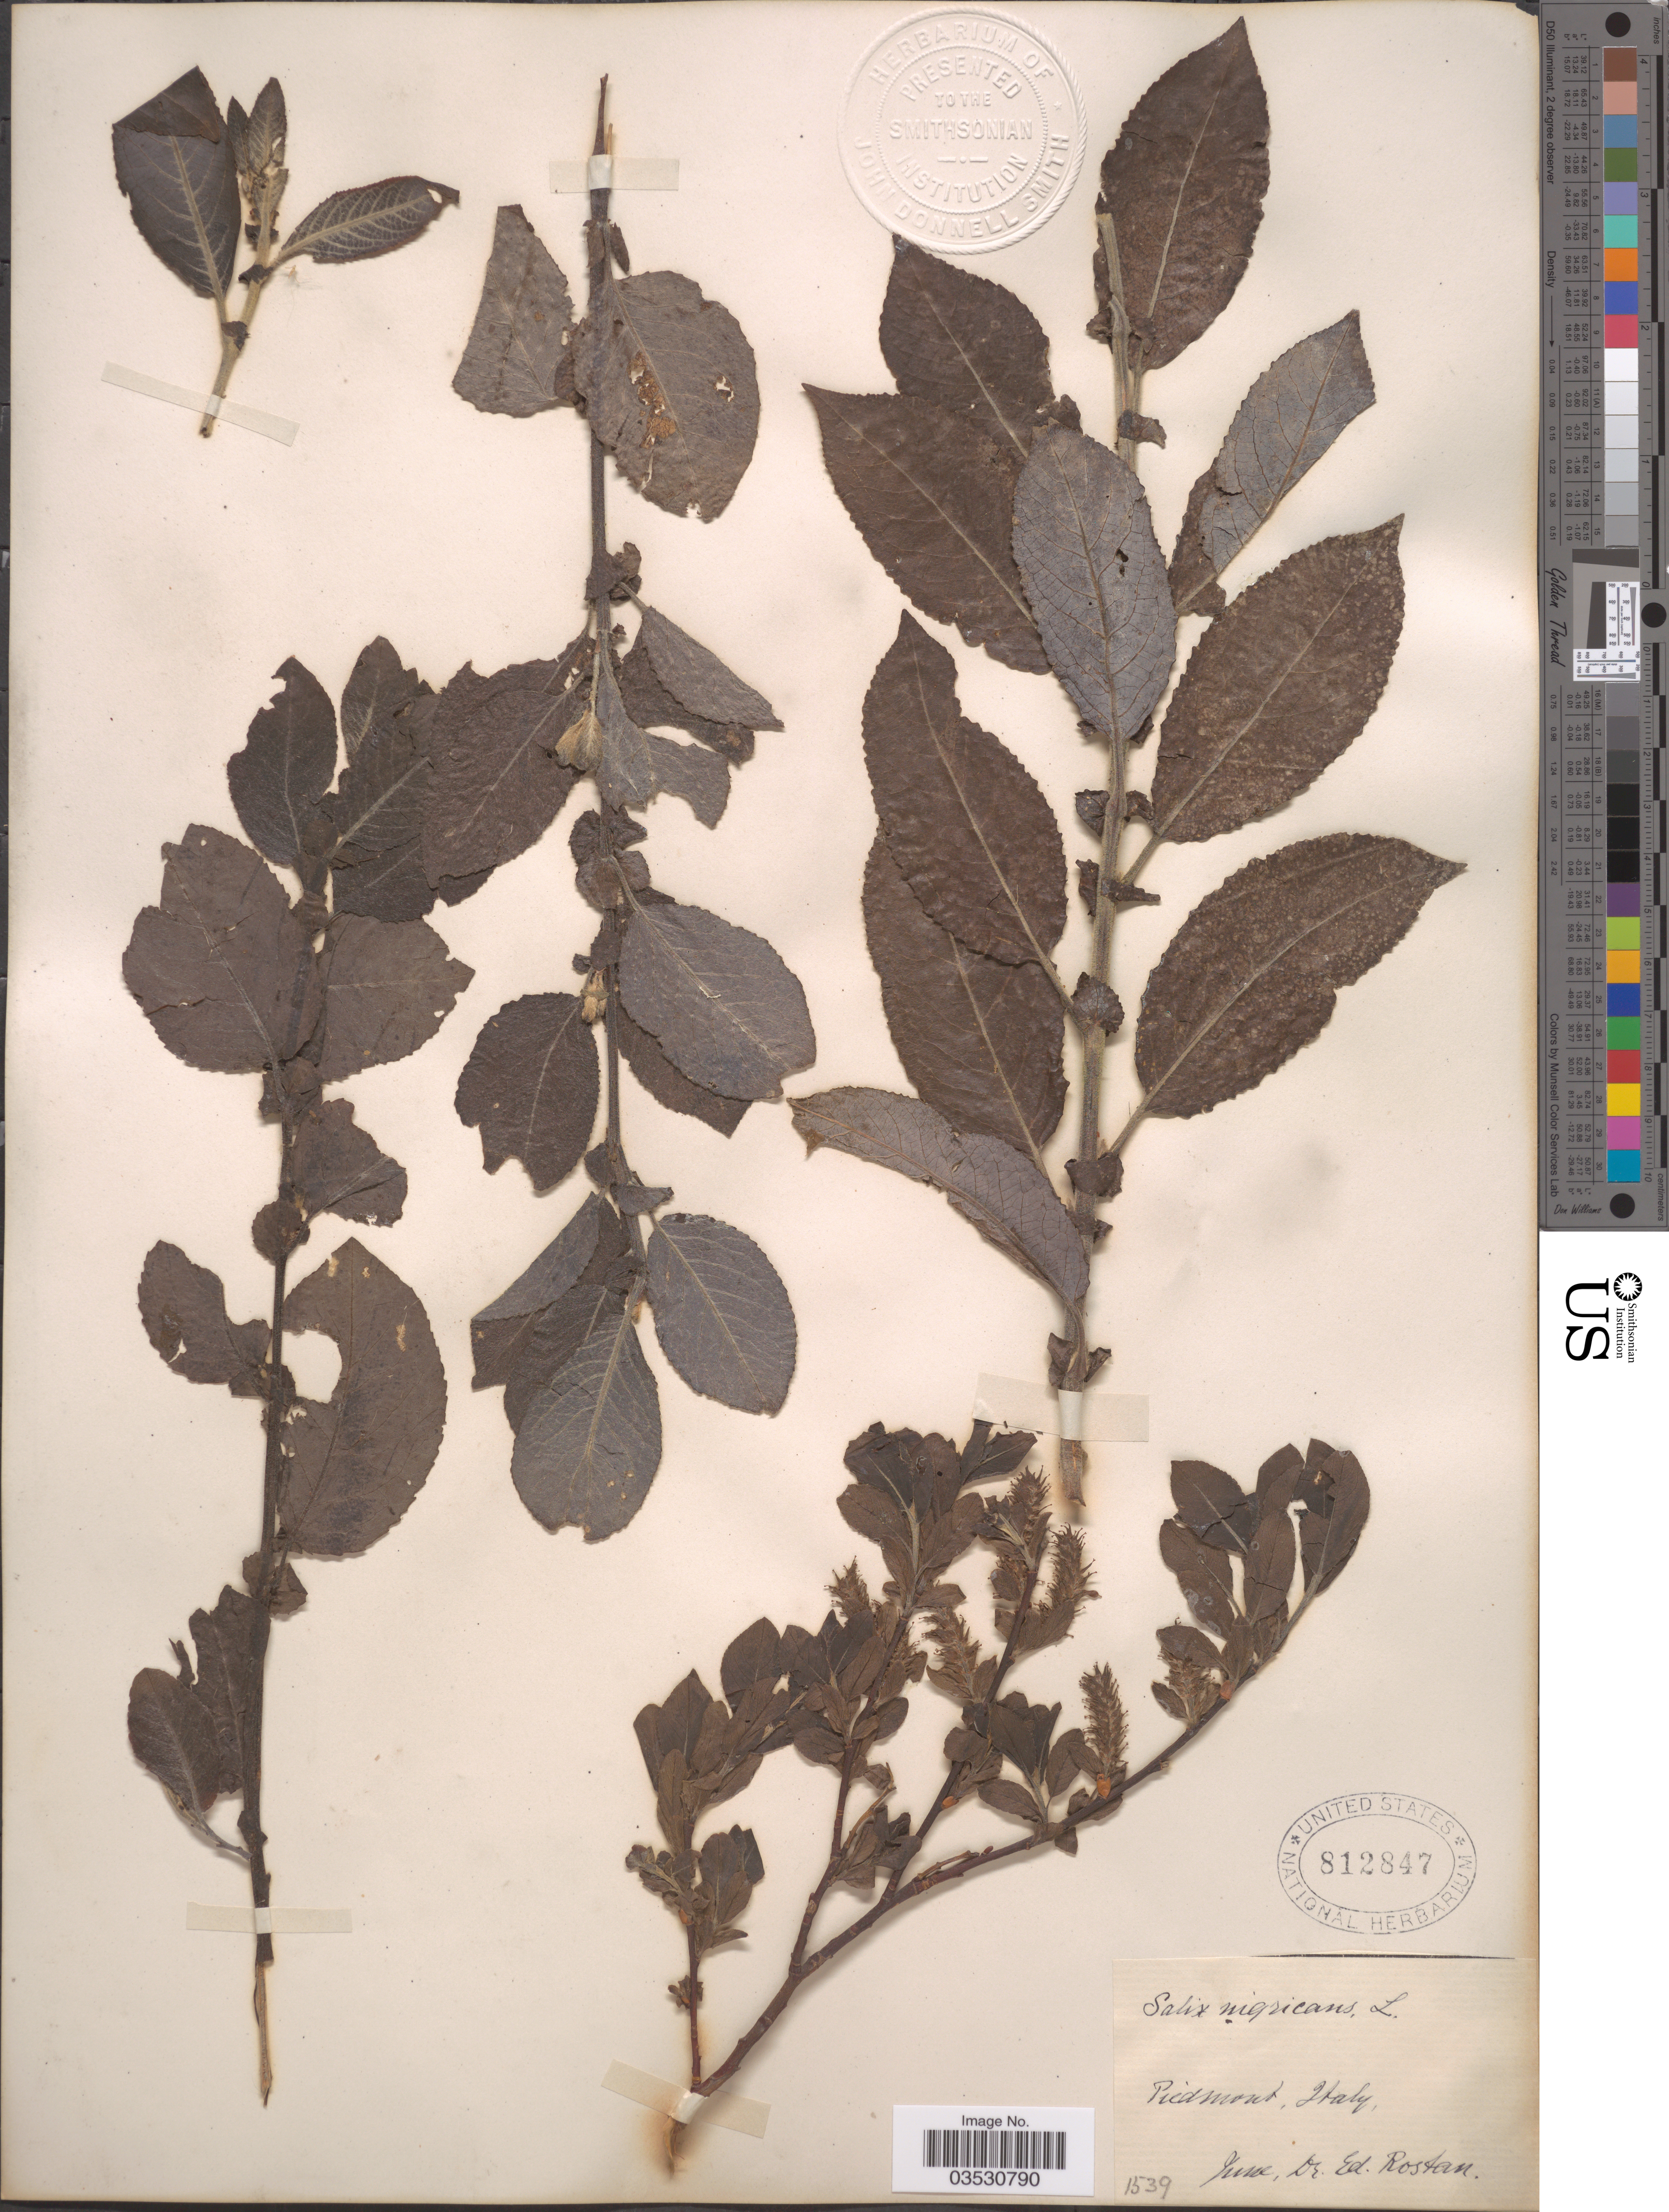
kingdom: Plantae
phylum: Tracheophyta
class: Magnoliopsida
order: Malpighiales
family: Salicaceae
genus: Salix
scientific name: Salix nigricans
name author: Sm.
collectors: E. Rostan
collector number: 1539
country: Italy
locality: Piedmont.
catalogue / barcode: US 812847